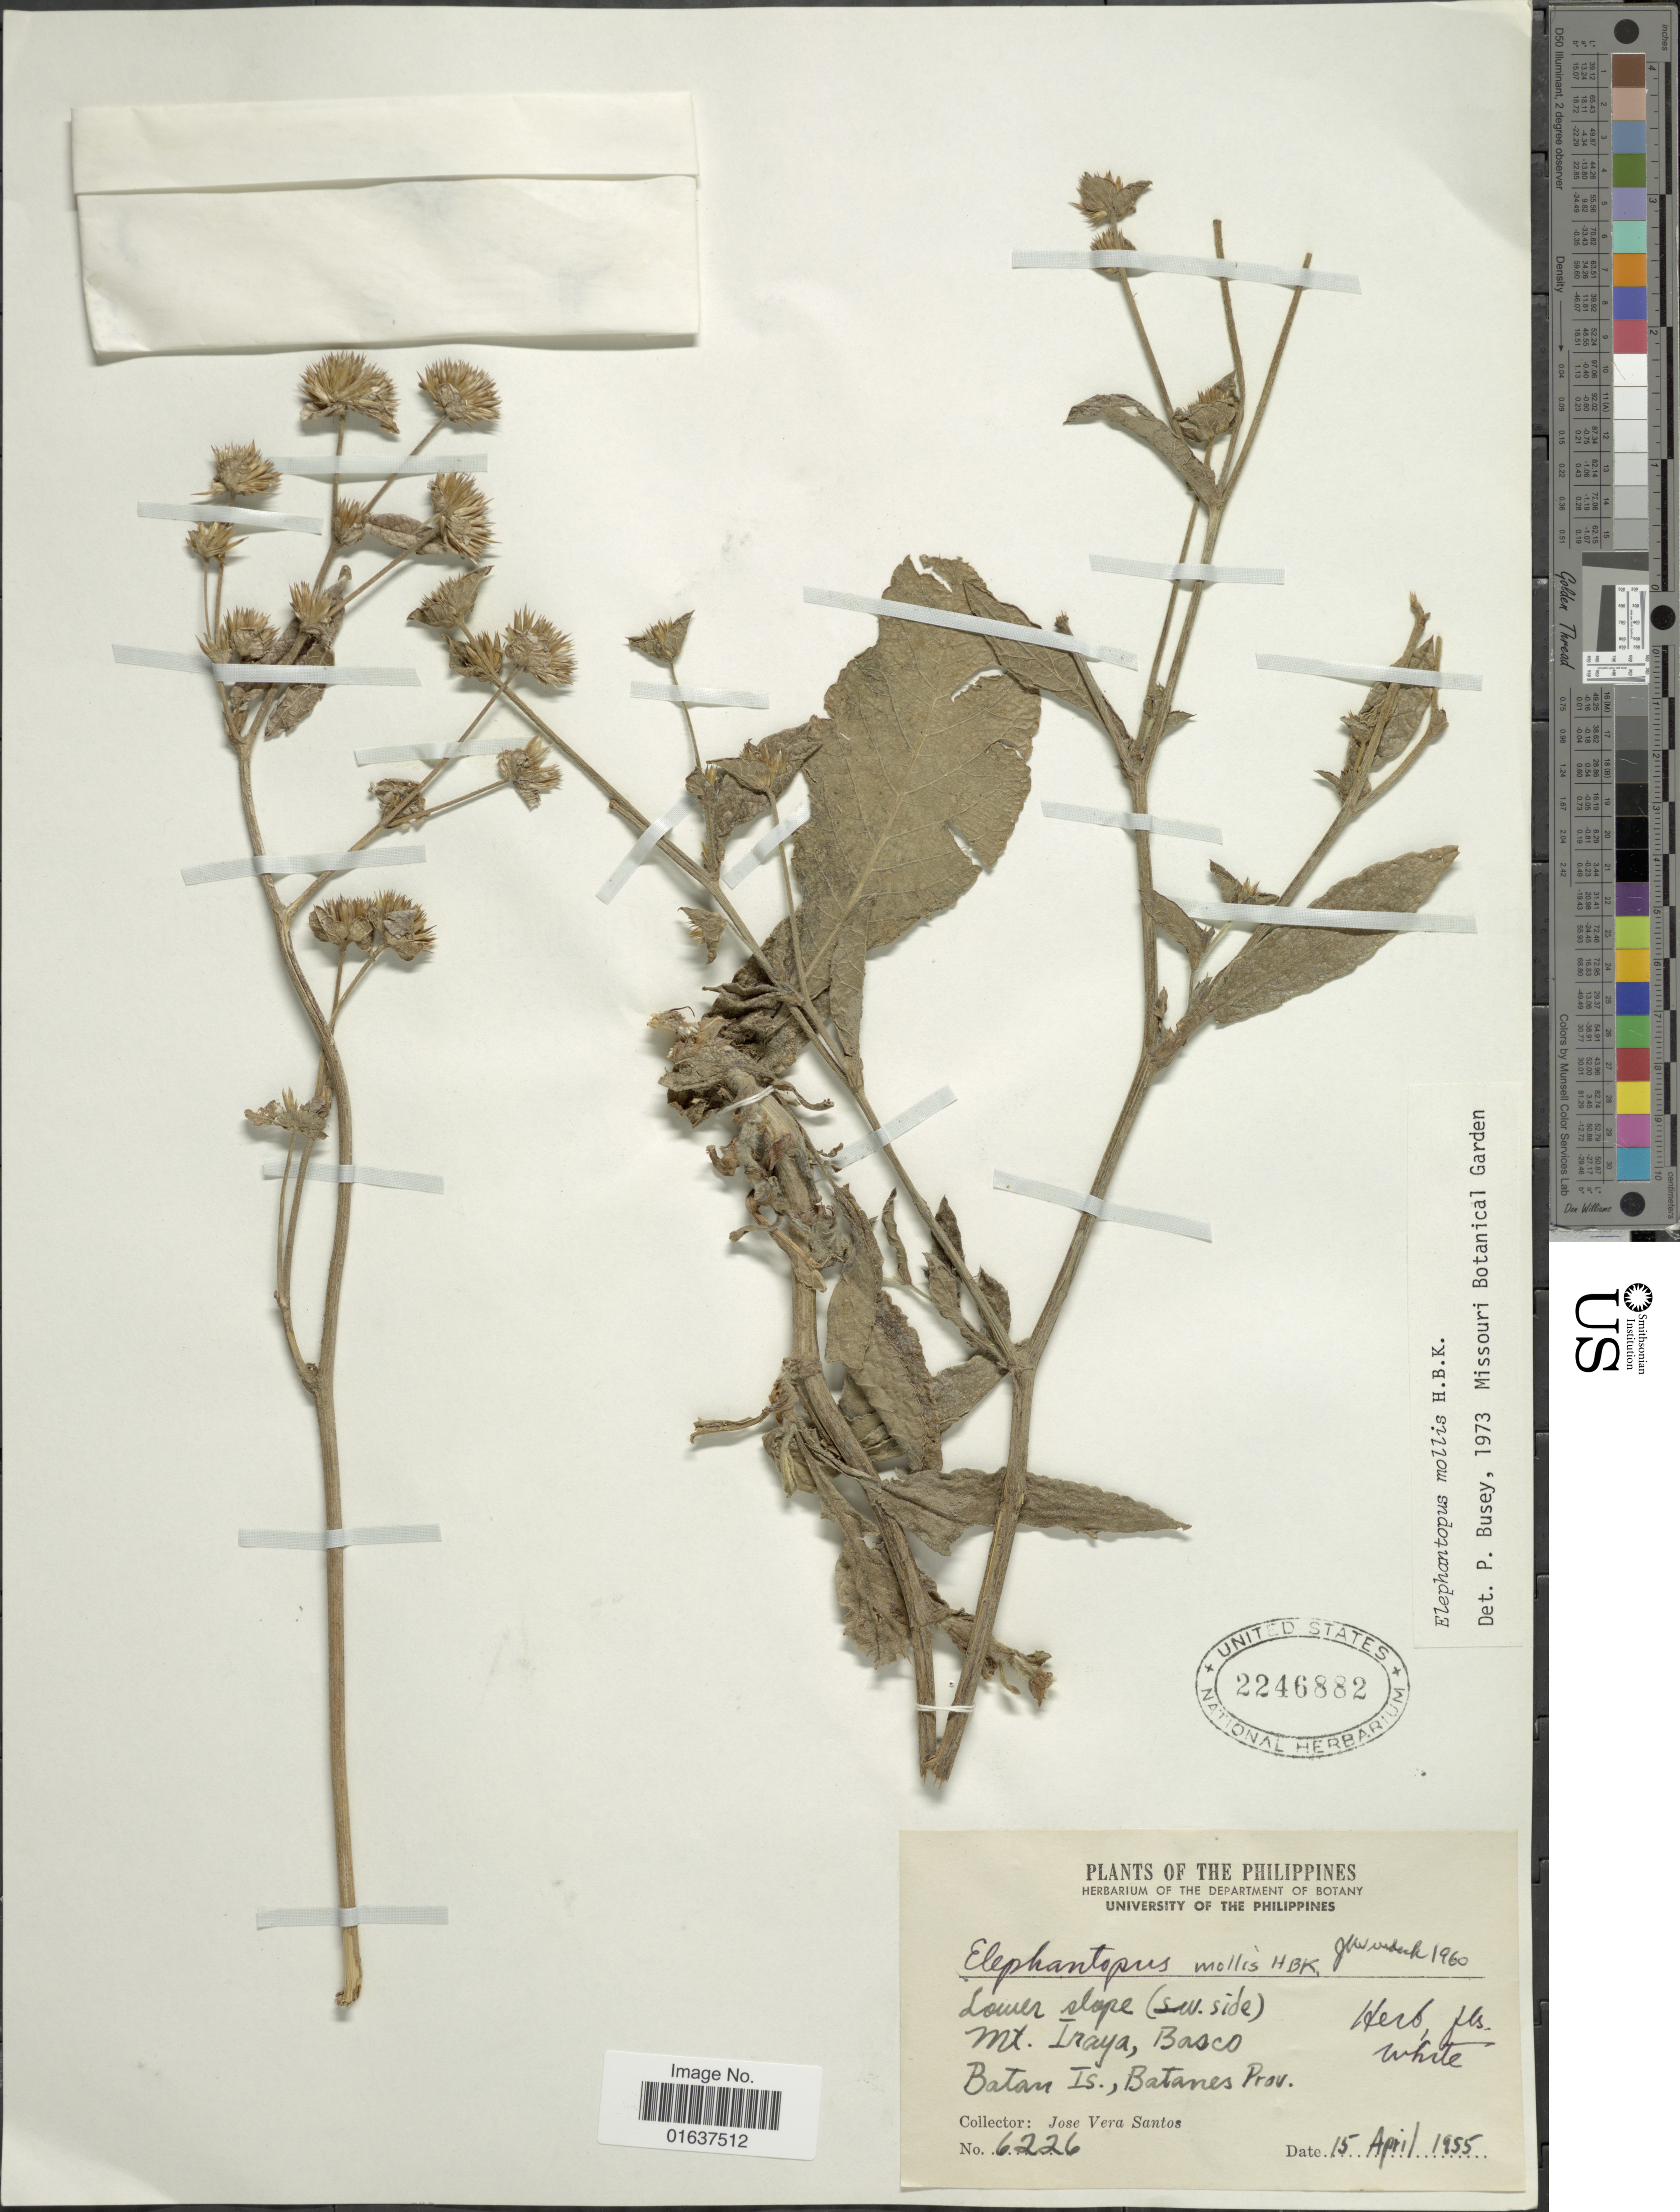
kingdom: Plantae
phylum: Tracheophyta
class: Magnoliopsida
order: Asterales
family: Asteraceae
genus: Elephantopus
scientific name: Elephantopus mollis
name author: Kunth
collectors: J. V. Santos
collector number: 6226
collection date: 1955-04-15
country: Philippines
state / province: Cagayan Valley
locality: Mt. Itaya, Basco. Batan Is., Batanes Prov.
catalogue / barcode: US 2246882